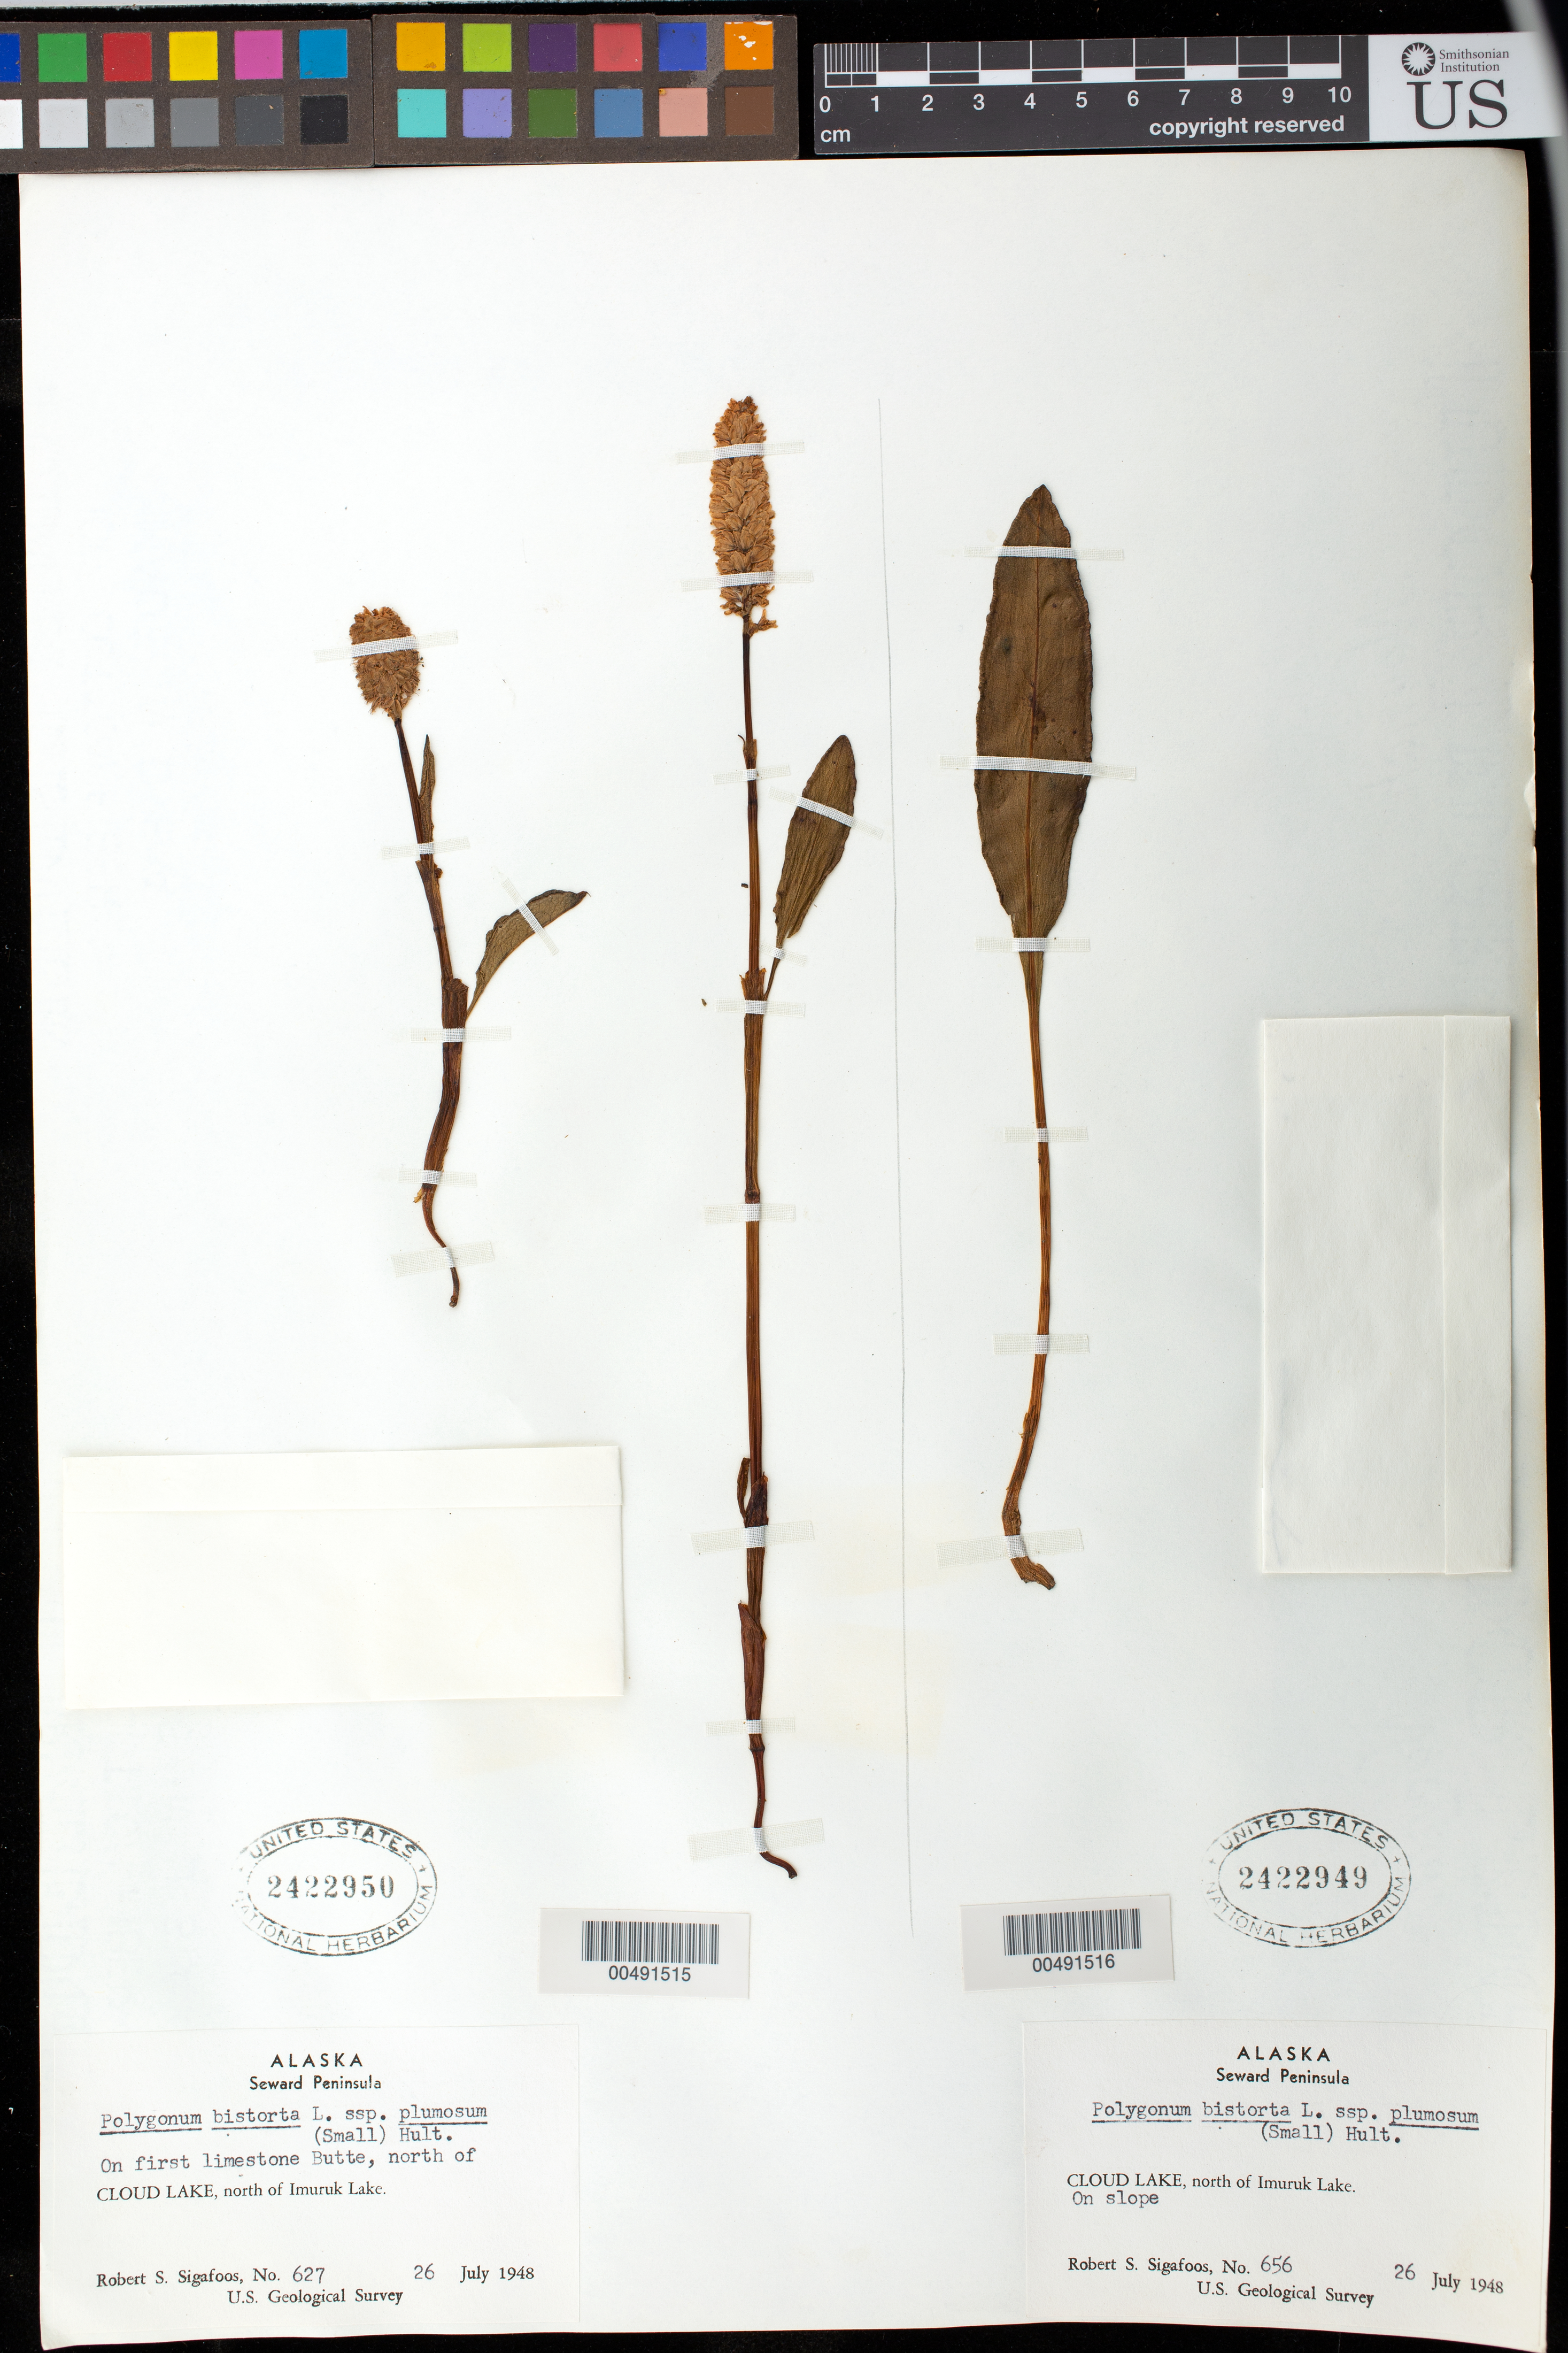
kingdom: Plantae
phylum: Tracheophyta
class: Magnoliopsida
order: Caryophyllales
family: Polygonaceae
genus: Bistorta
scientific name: Bistorta plumosa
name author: (Small) Greene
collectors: R. Sigafoos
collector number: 656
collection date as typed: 26 Jul 1948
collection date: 1948-07-26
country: United States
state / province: Alaska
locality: Seward Peninsula, Cloud Lake, north of Imuruk Lake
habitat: on slope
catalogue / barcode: US 2422949